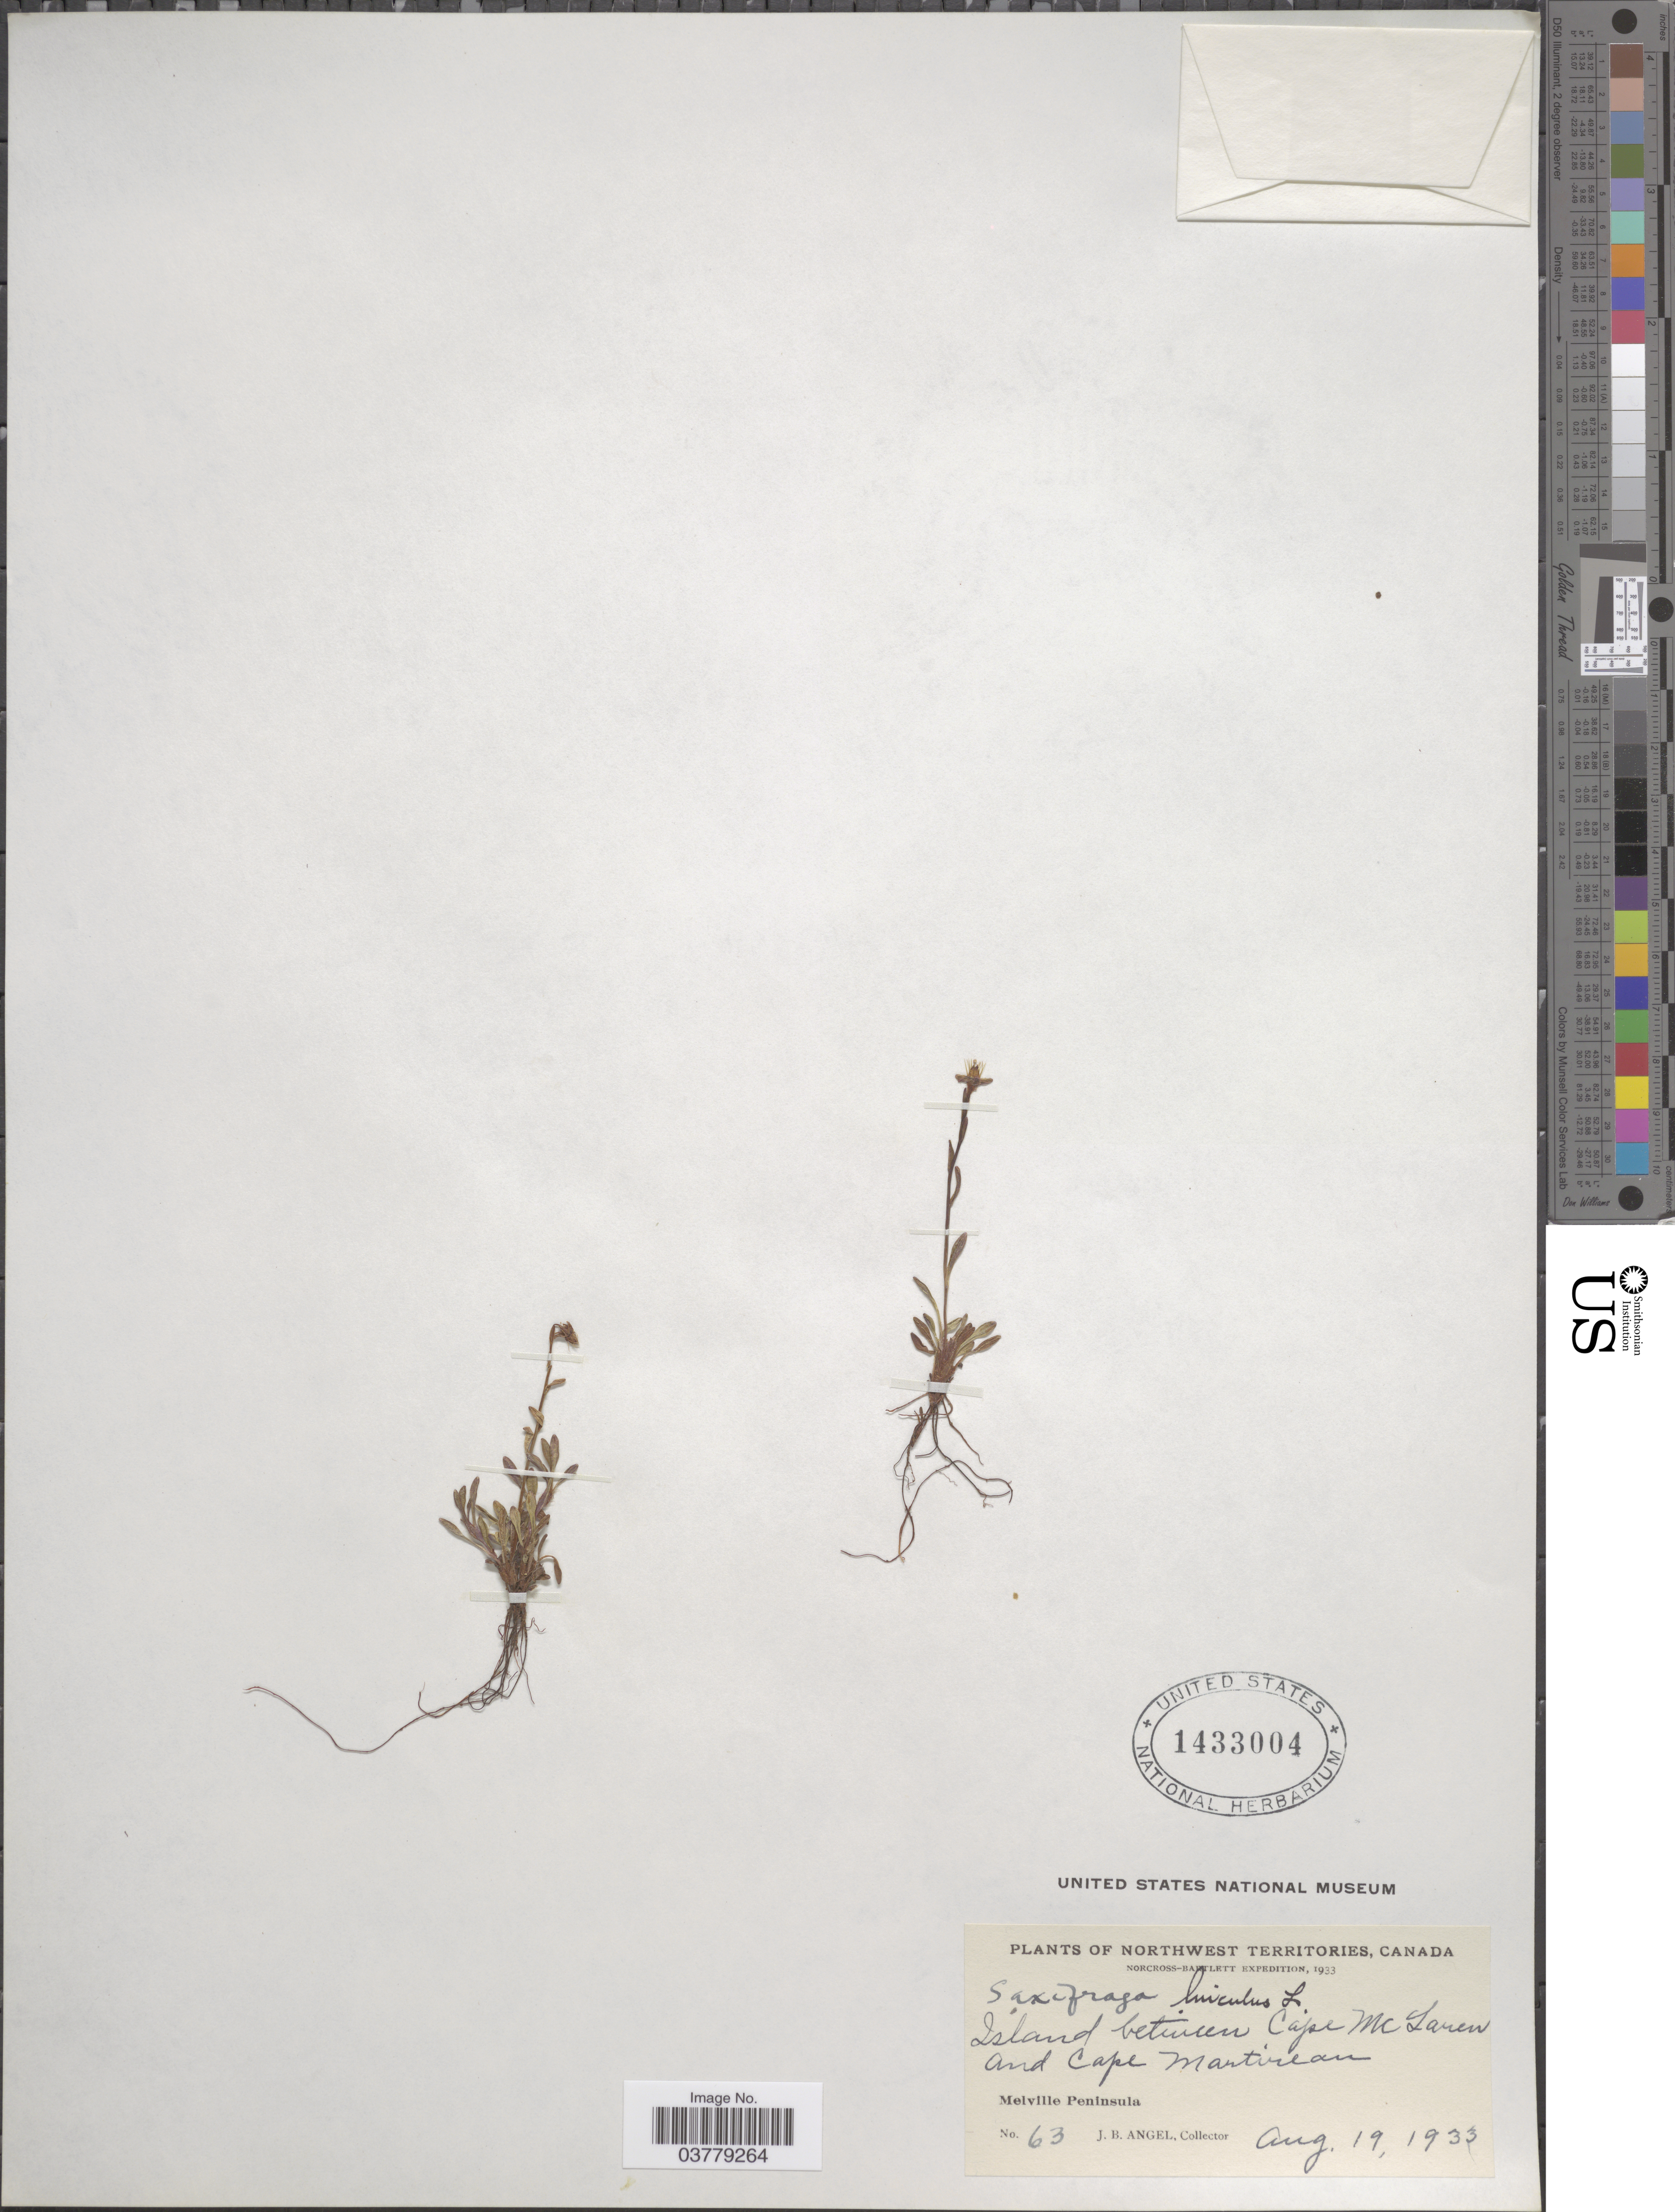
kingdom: Plantae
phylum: Tracheophyta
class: Magnoliopsida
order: Saxifragales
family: Saxifragaceae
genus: Saxifraga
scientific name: Saxifraga hirculus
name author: L.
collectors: J. Angel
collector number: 63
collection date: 1933-08-19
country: Canada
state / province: Northwest Territories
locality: Island between Cape McLaren and Cape Martirean. Melville Peninsula.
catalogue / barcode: US 1433004